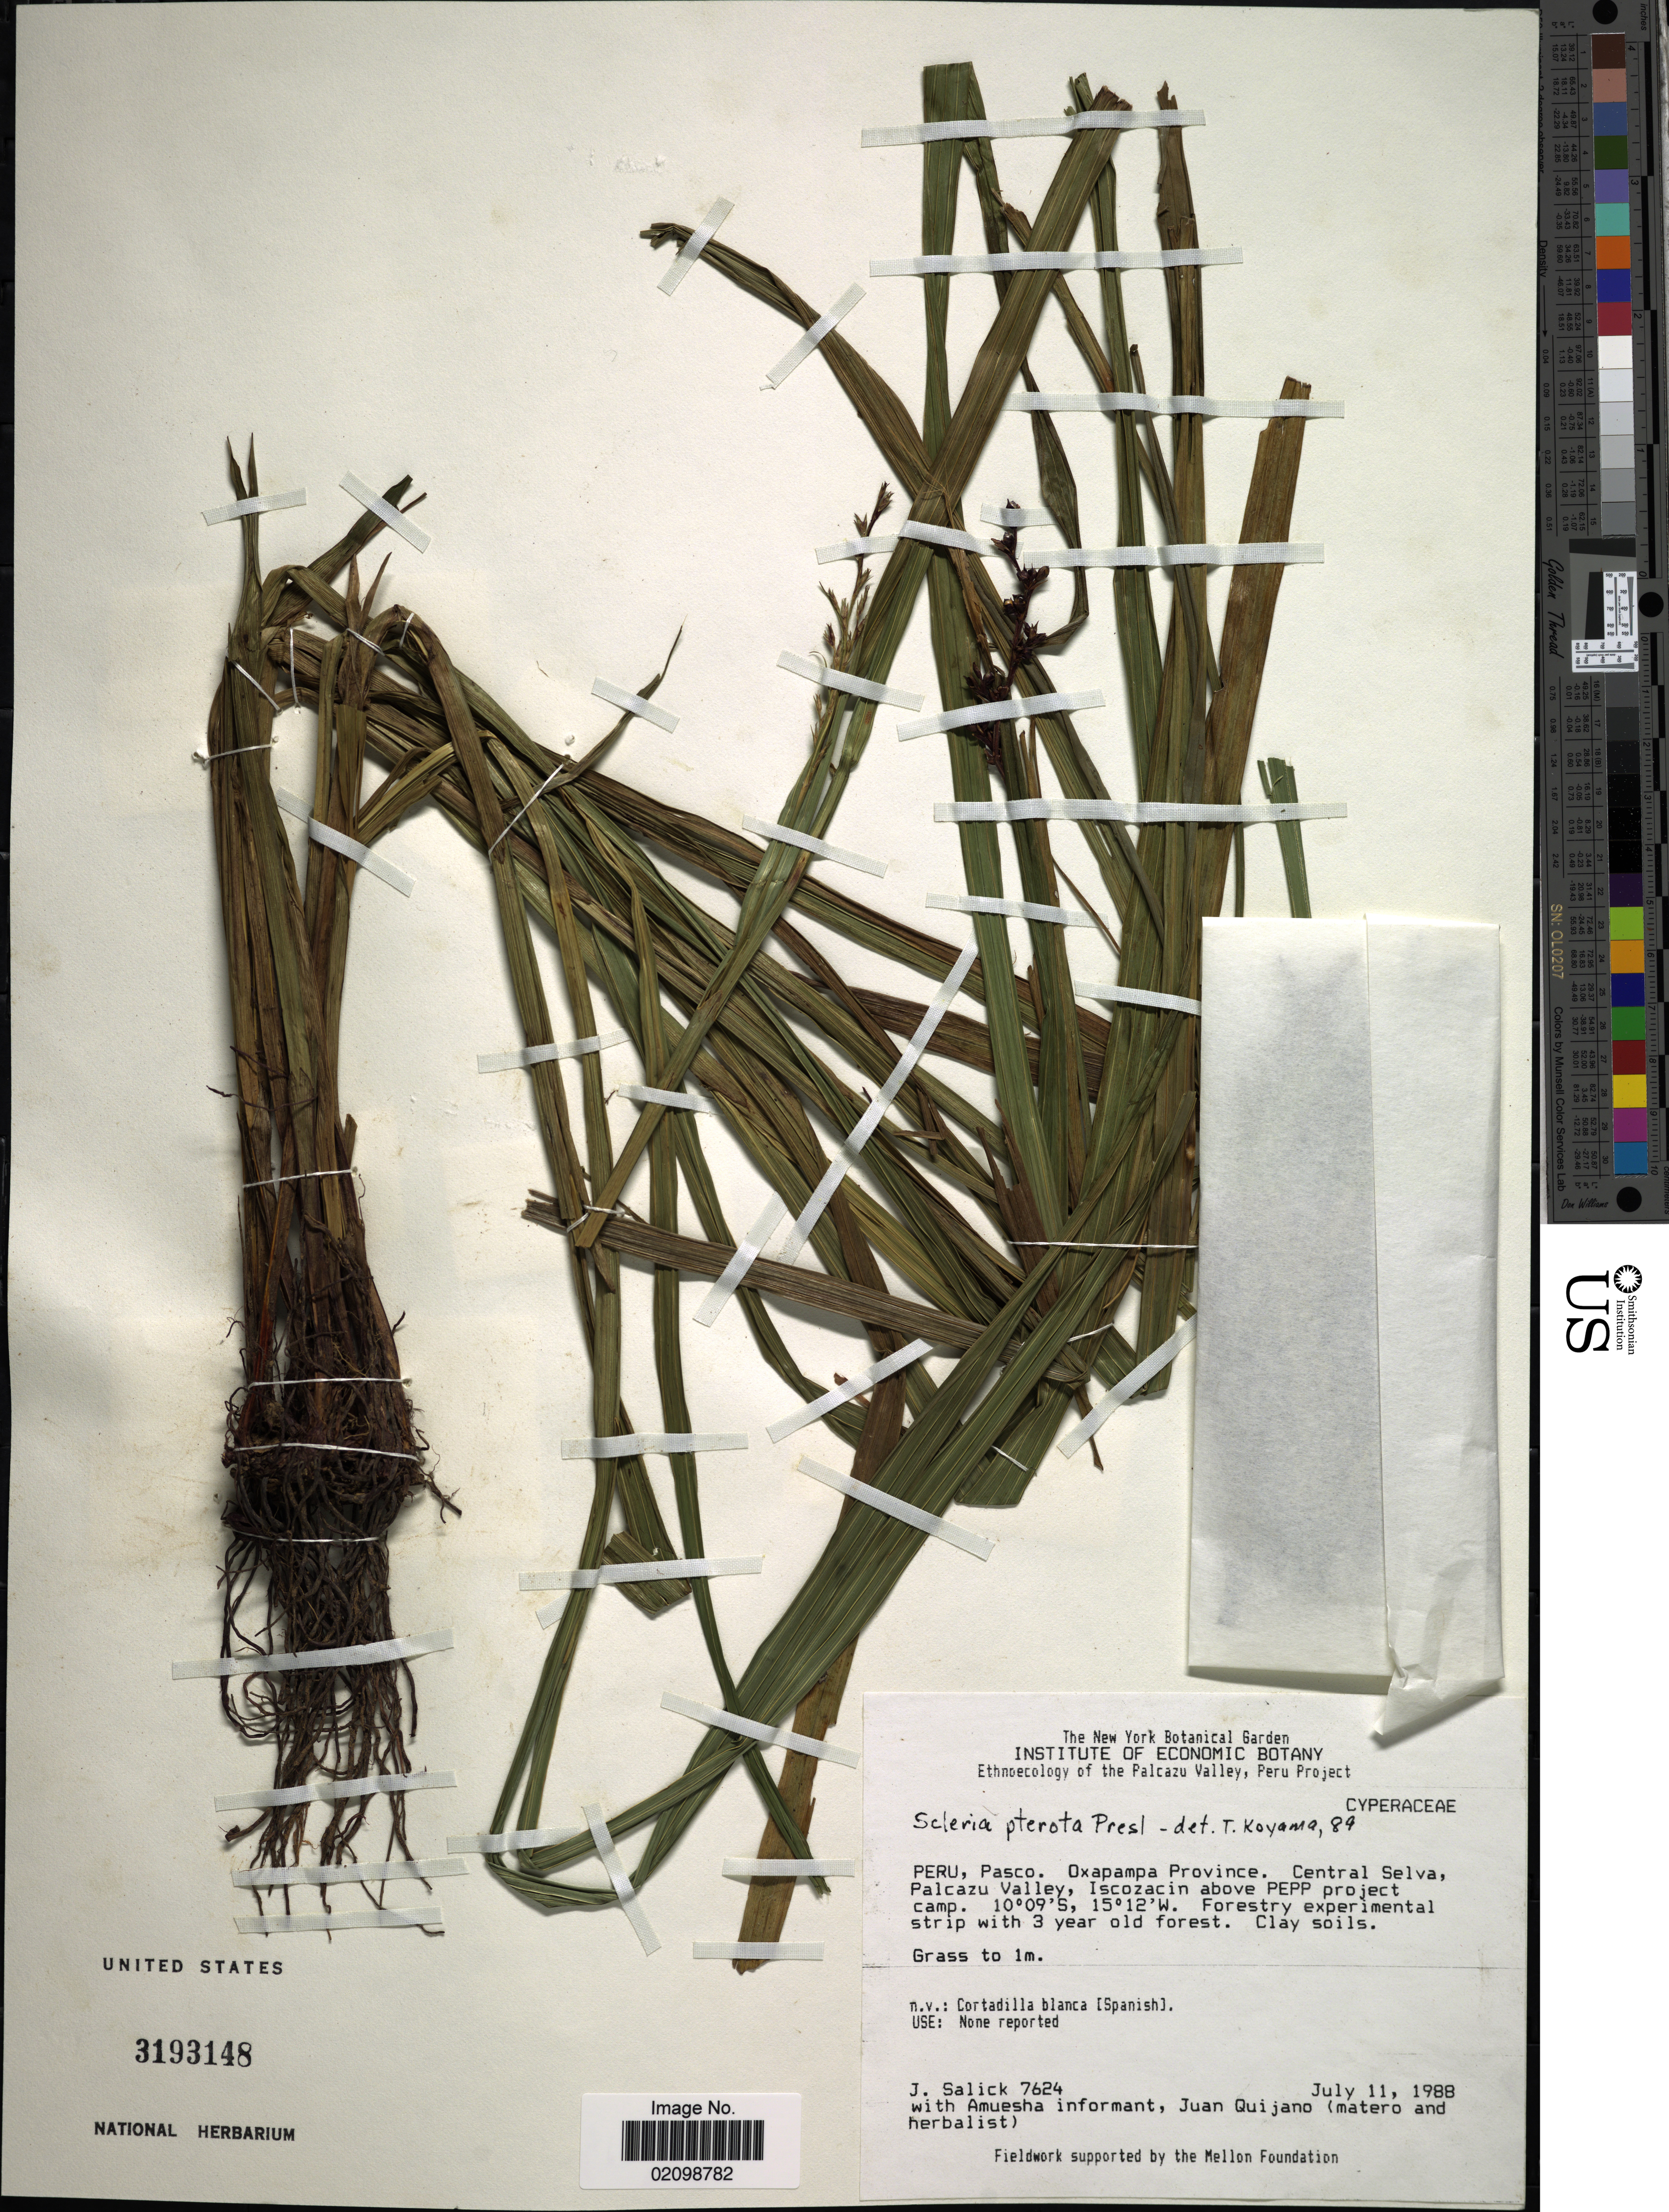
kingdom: Plantae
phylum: Tracheophyta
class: Liliopsida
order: Poales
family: Cyperaceae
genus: Scleria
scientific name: Scleria gaertneri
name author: Raddi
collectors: J. Salick & J. Quijano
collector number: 7624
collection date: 1988-07-11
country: Peru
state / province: Pasco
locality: Peru, Pasco. Oxapampa Province. Central Selva, Pacazu Valley, Isozacin above PEPP project camp.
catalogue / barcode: US 3193148